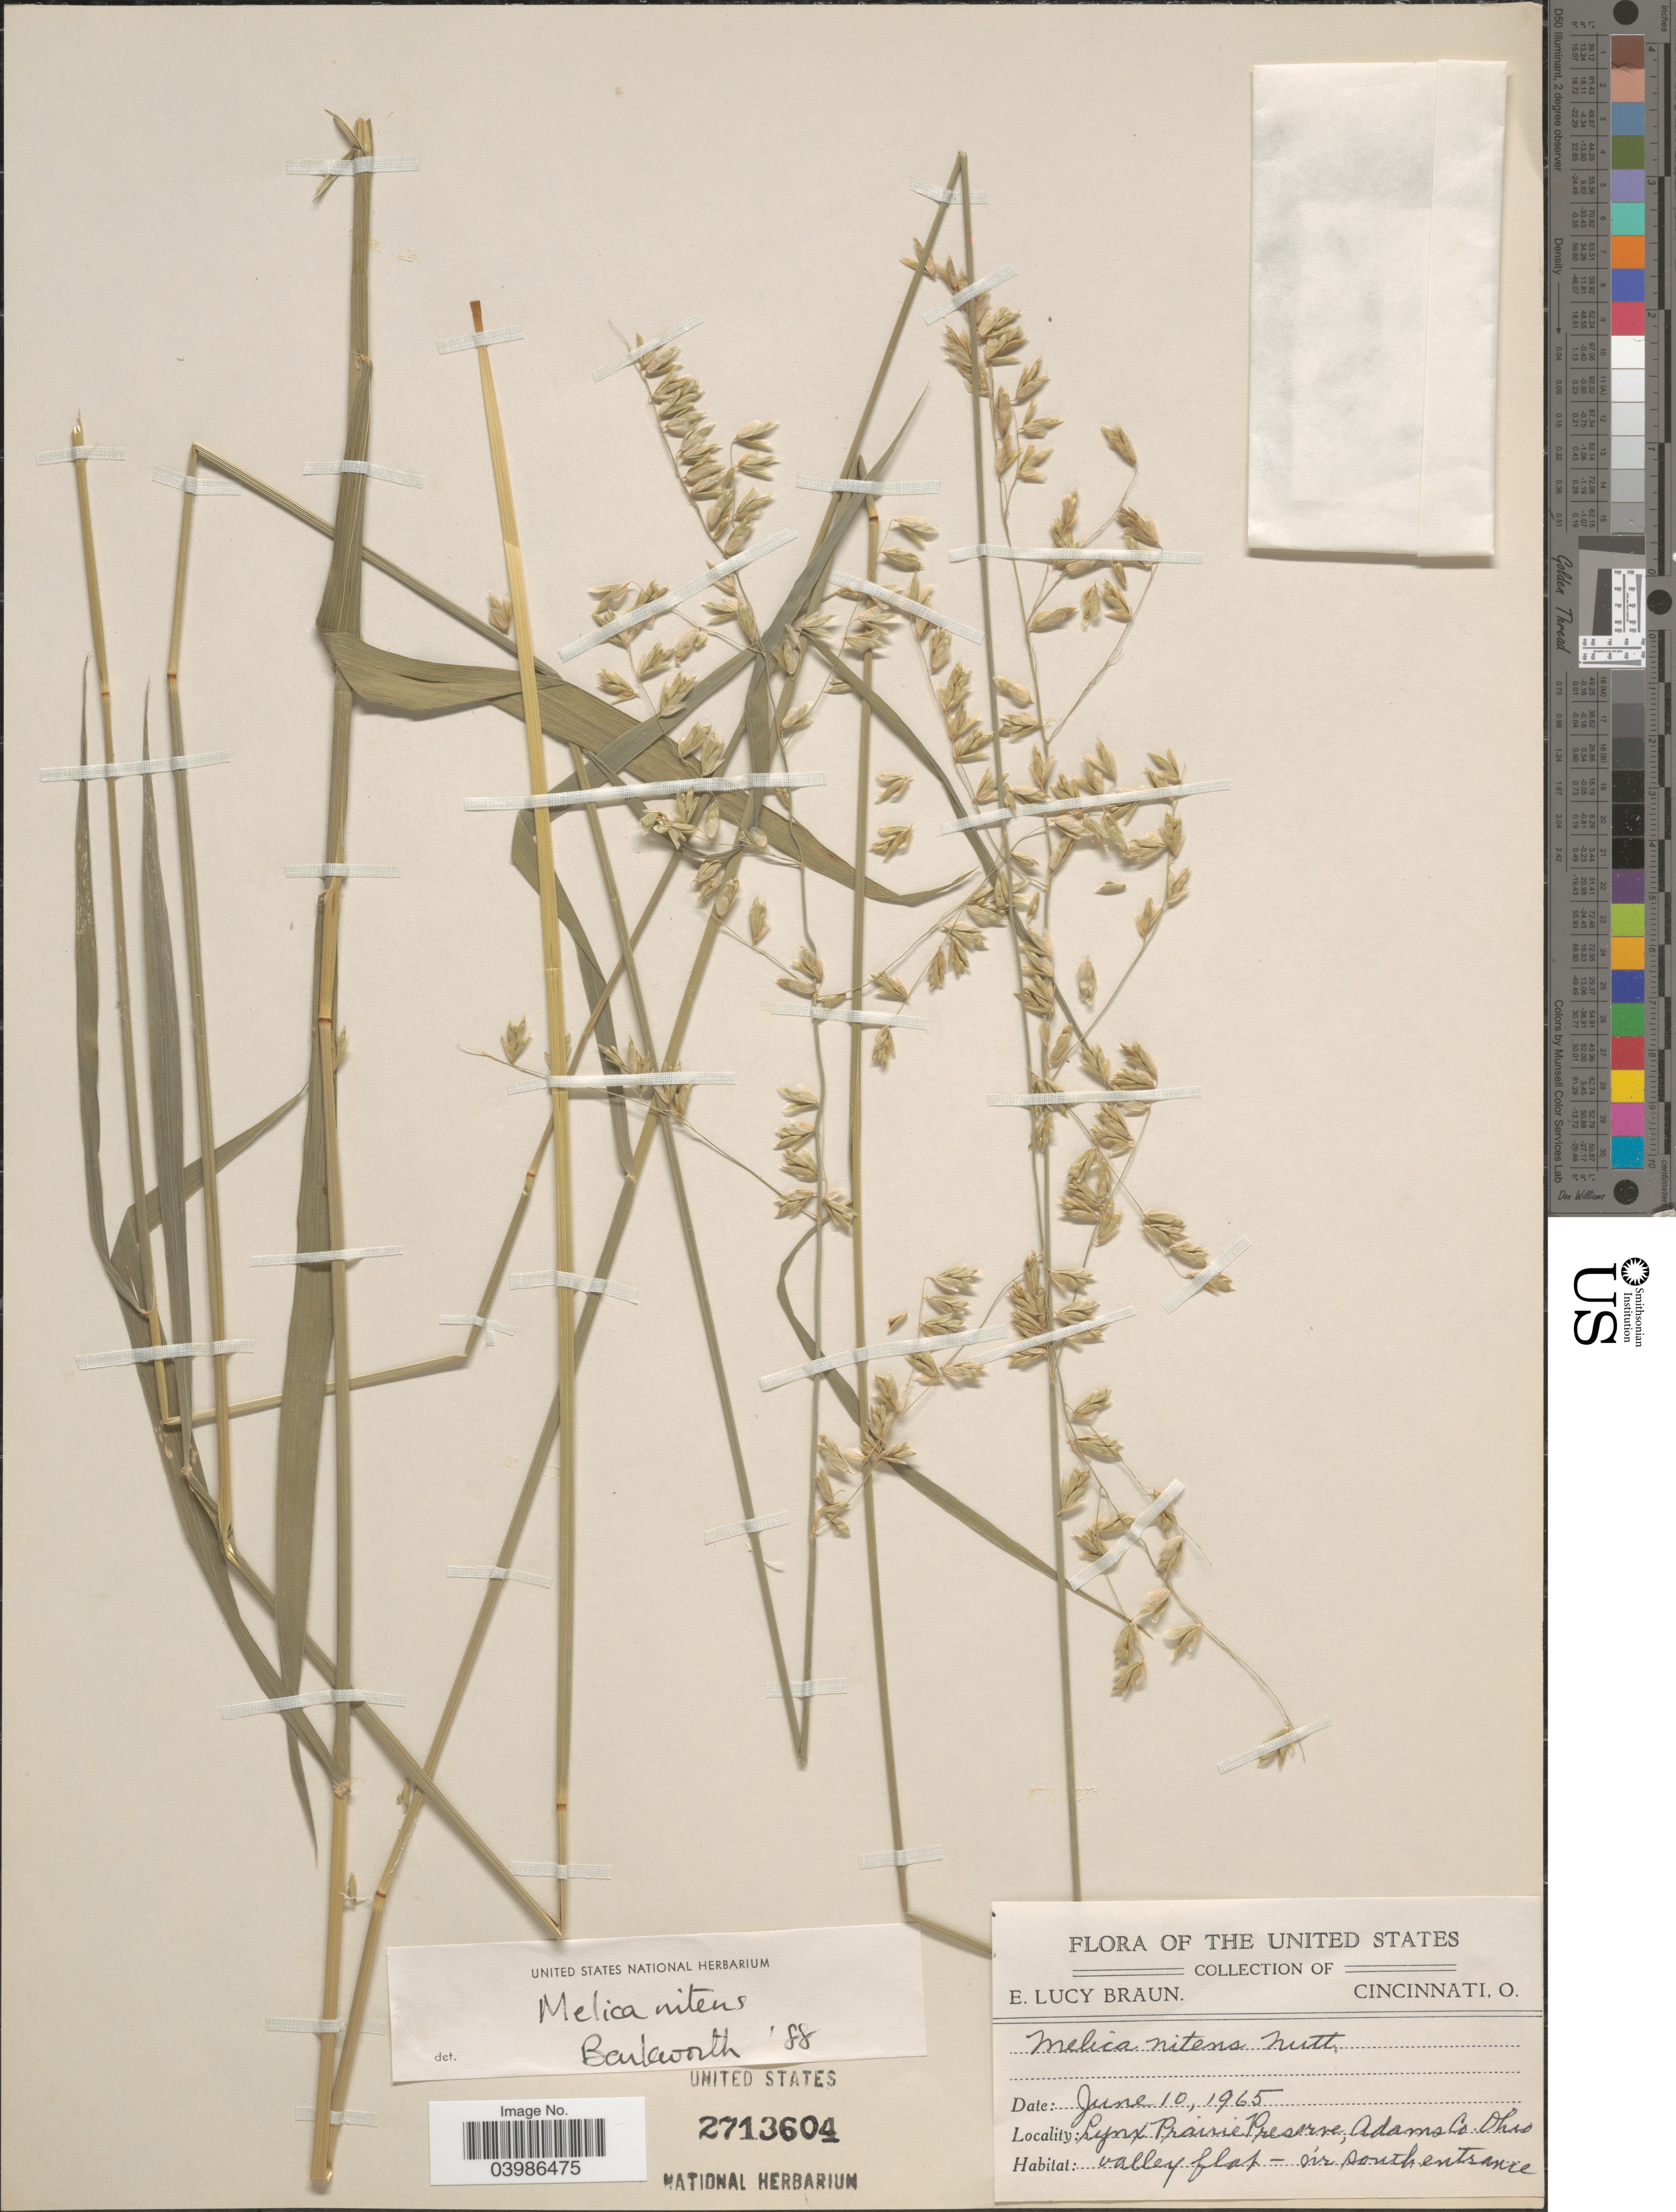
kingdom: Plantae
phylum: Tracheophyta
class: Liliopsida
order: Poales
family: Poaceae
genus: Melica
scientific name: Melica nitens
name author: (Scribn.) Nutt. ex Piper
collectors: E. L. Braun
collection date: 1965-06-10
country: United States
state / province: Ohio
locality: Lynx Prairie Preserve, Adams Co. Valley flat - nr South entrance.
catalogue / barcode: US 2713604